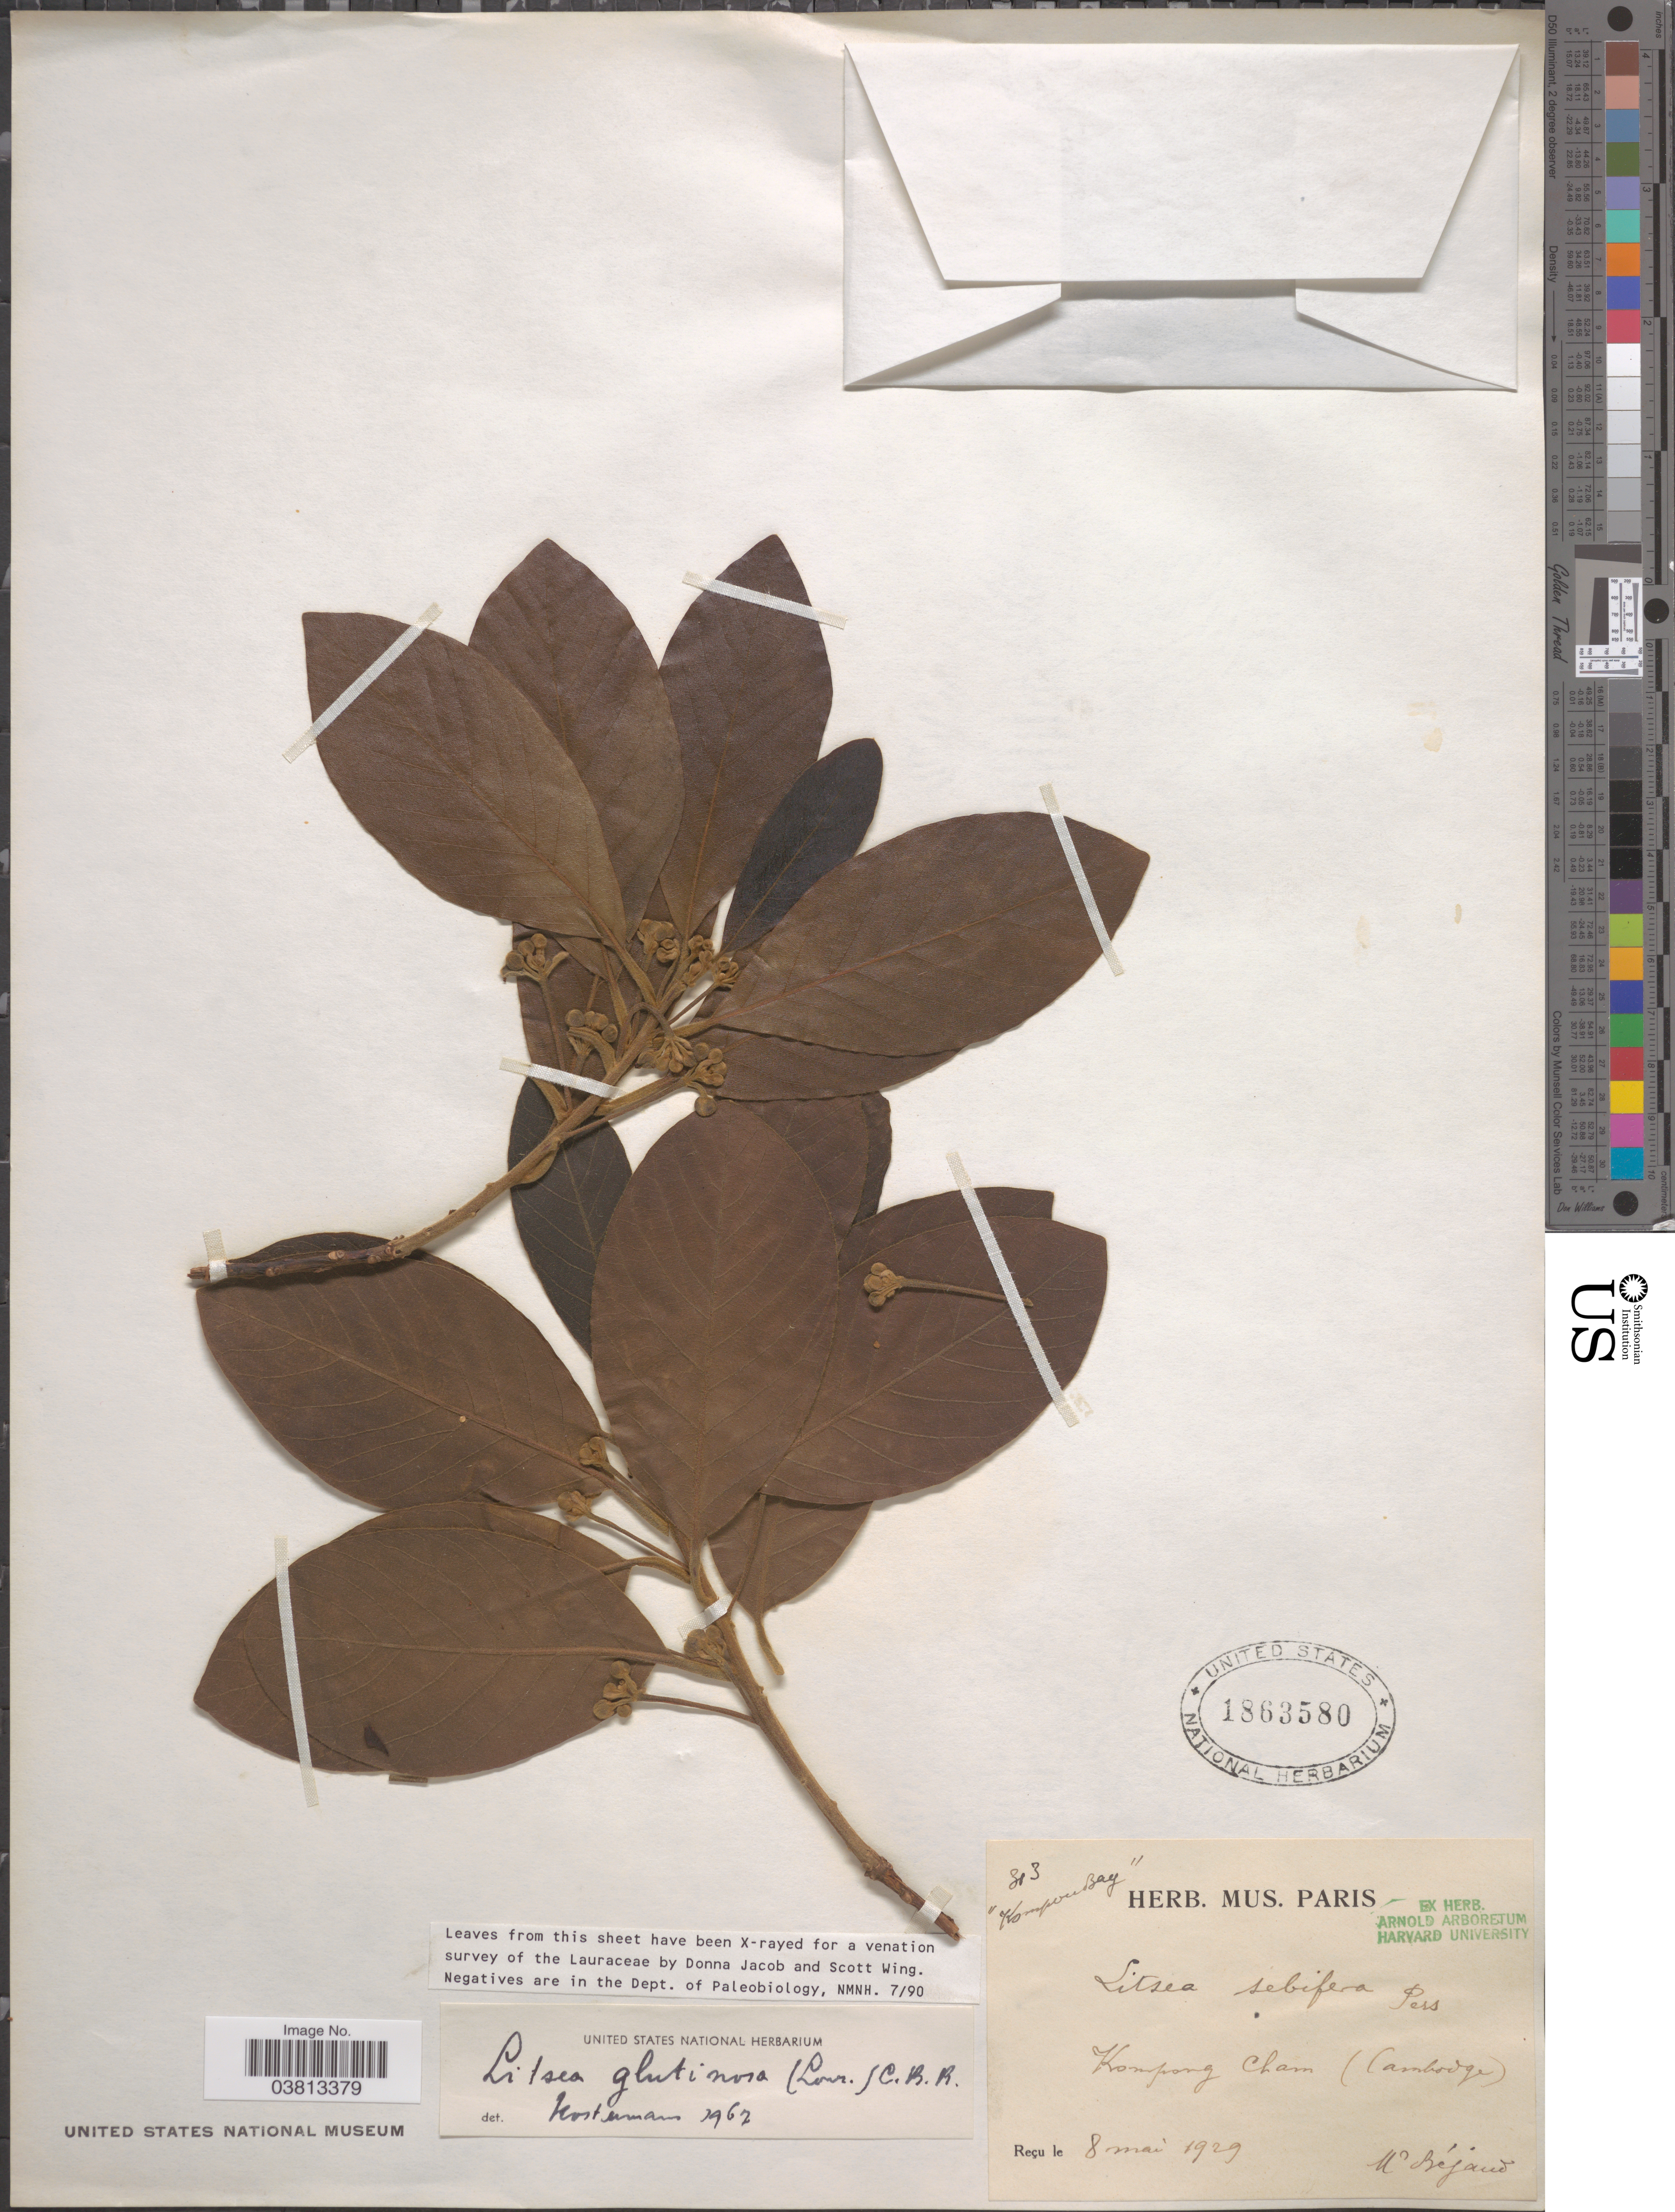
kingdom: Plantae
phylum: Tracheophyta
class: Magnoliopsida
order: Laurales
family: Lauraceae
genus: Litsea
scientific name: Litsea glutinosa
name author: (Lour.) C.B. Rob.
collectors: M. Bejaud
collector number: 313*?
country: Cambodia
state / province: Kampong Cham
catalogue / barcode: US 1863580